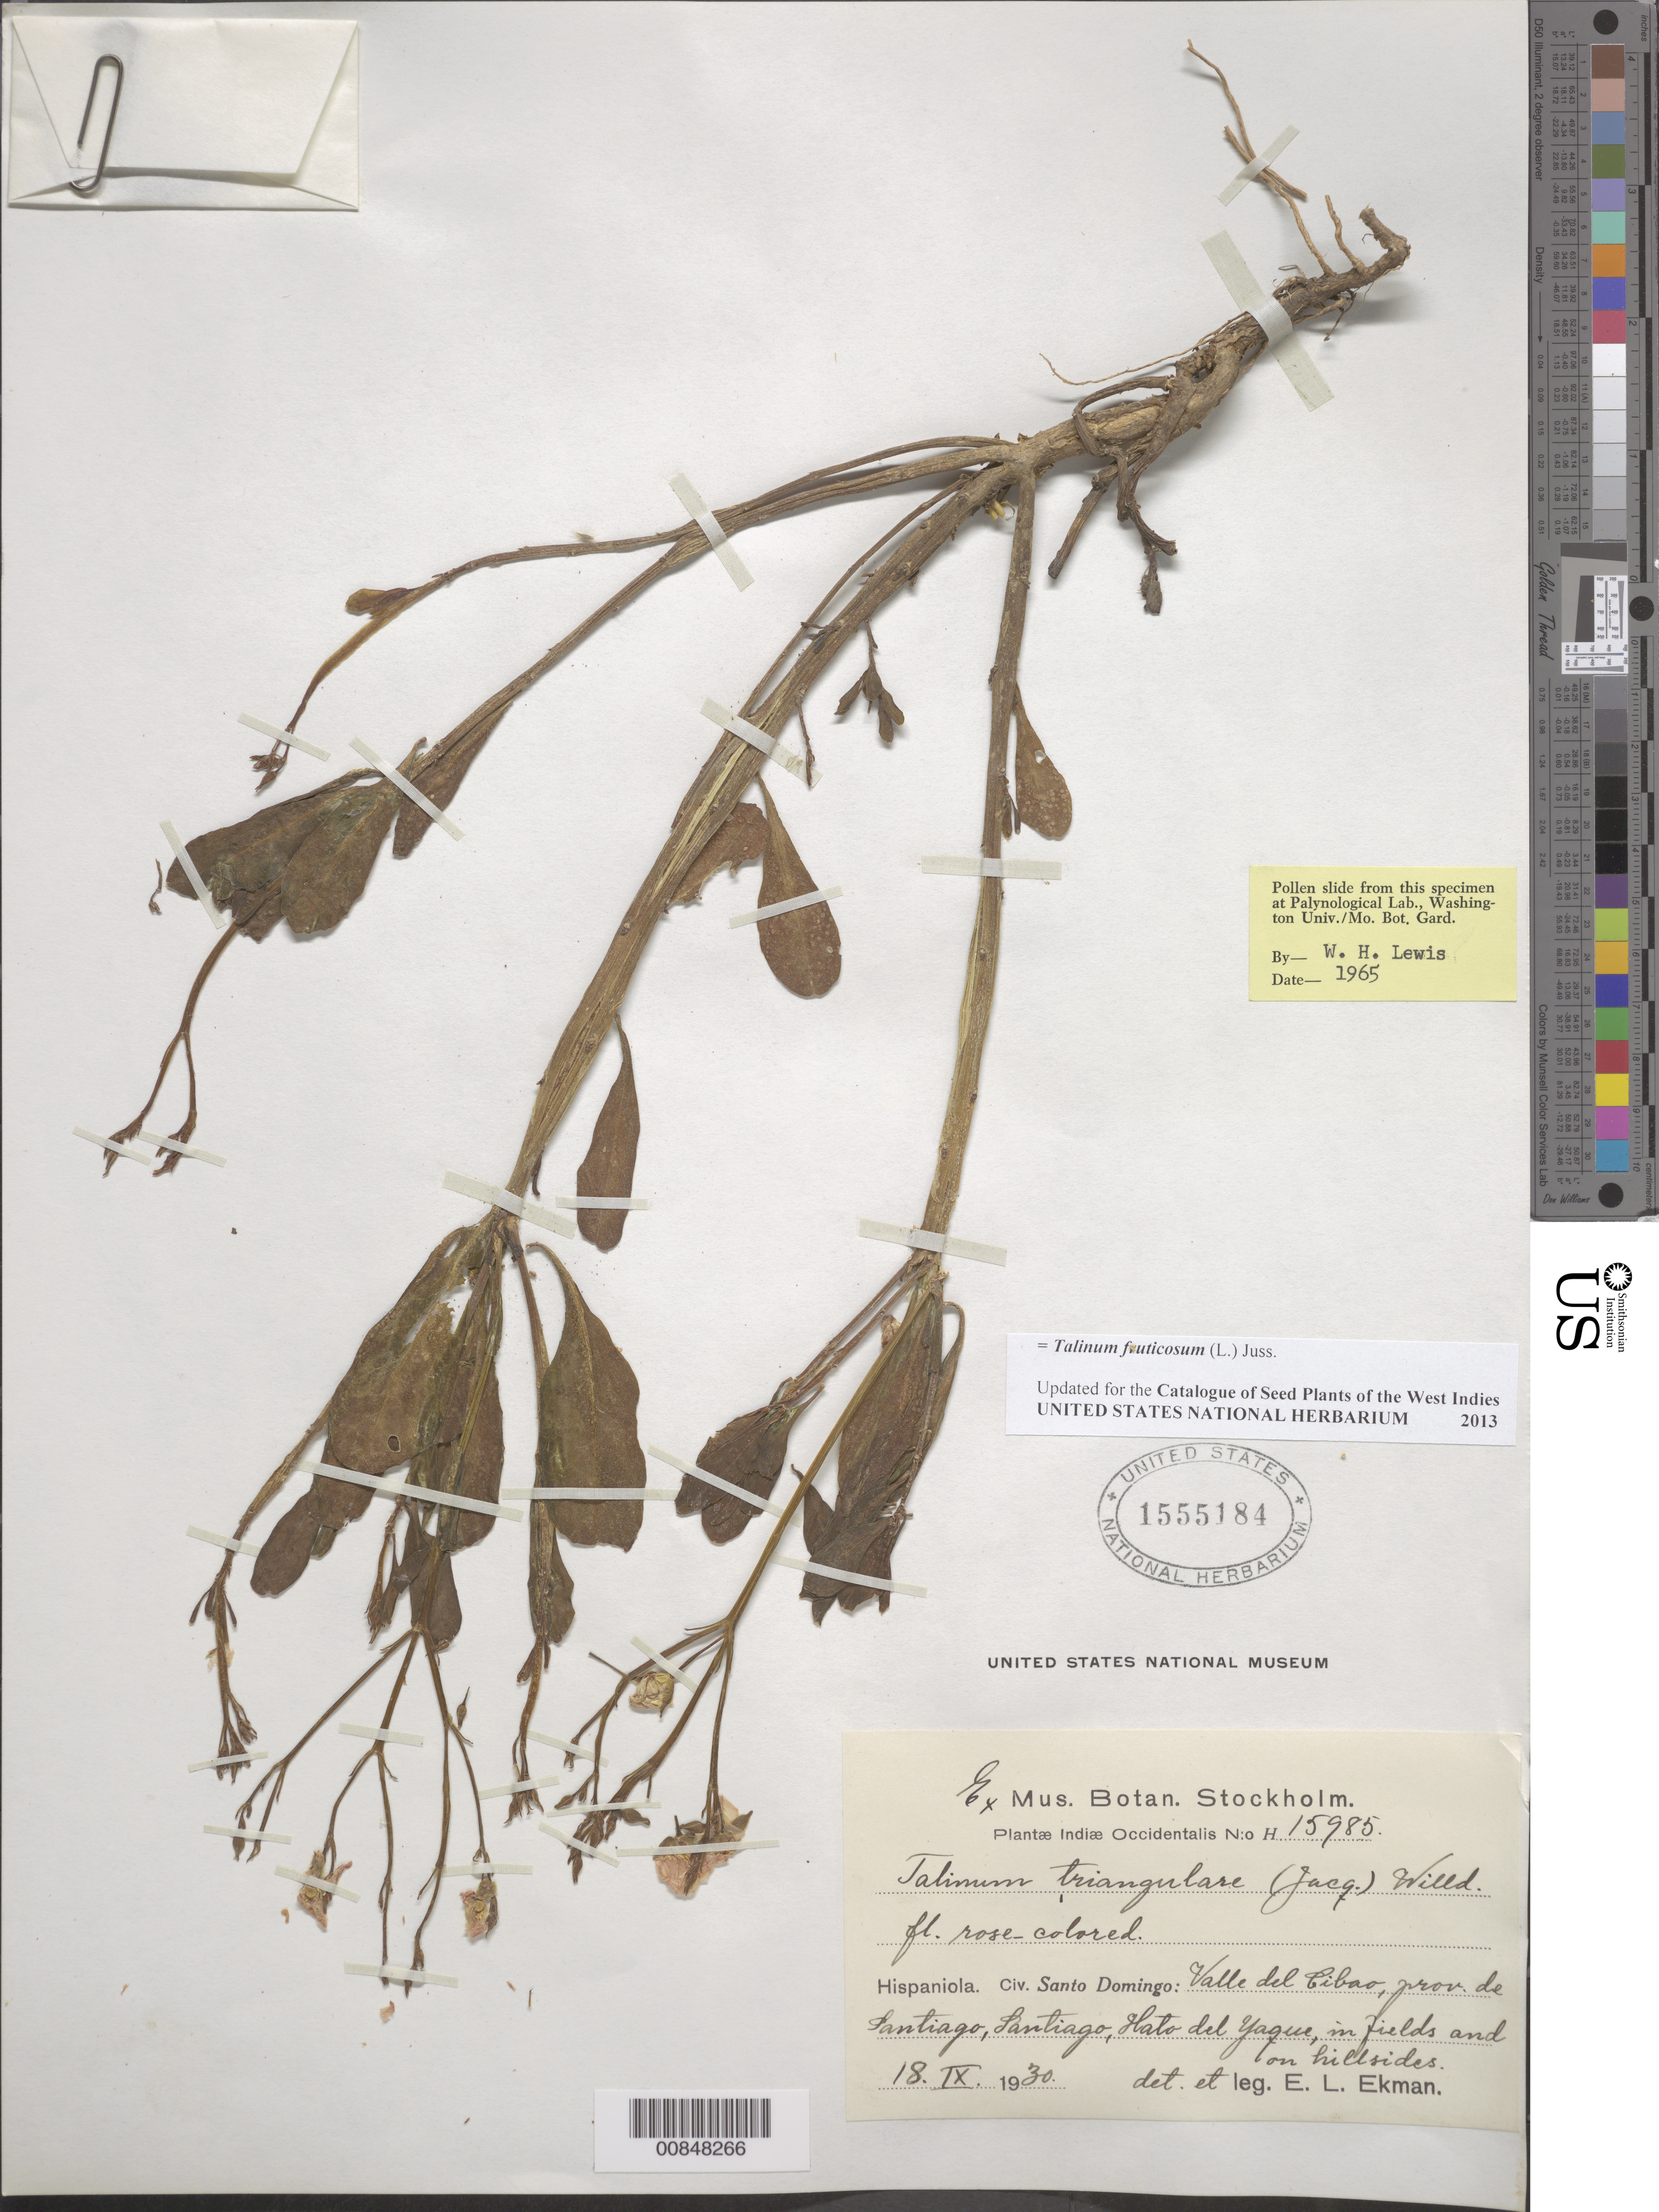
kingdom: Plantae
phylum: Tracheophyta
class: Magnoliopsida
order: Caryophyllales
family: Talinaceae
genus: Talinum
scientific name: Talinum fruticosum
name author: (L.) Juss.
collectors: E. L. Ekman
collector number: H 15985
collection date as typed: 18 Sep 1930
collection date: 1930-09-18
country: Dominican Republic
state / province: Santiago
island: Hispaniola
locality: Valle del Cibao, Santiago, Hato del Yaque.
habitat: In fields and on hillsides.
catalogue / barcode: US 1555184